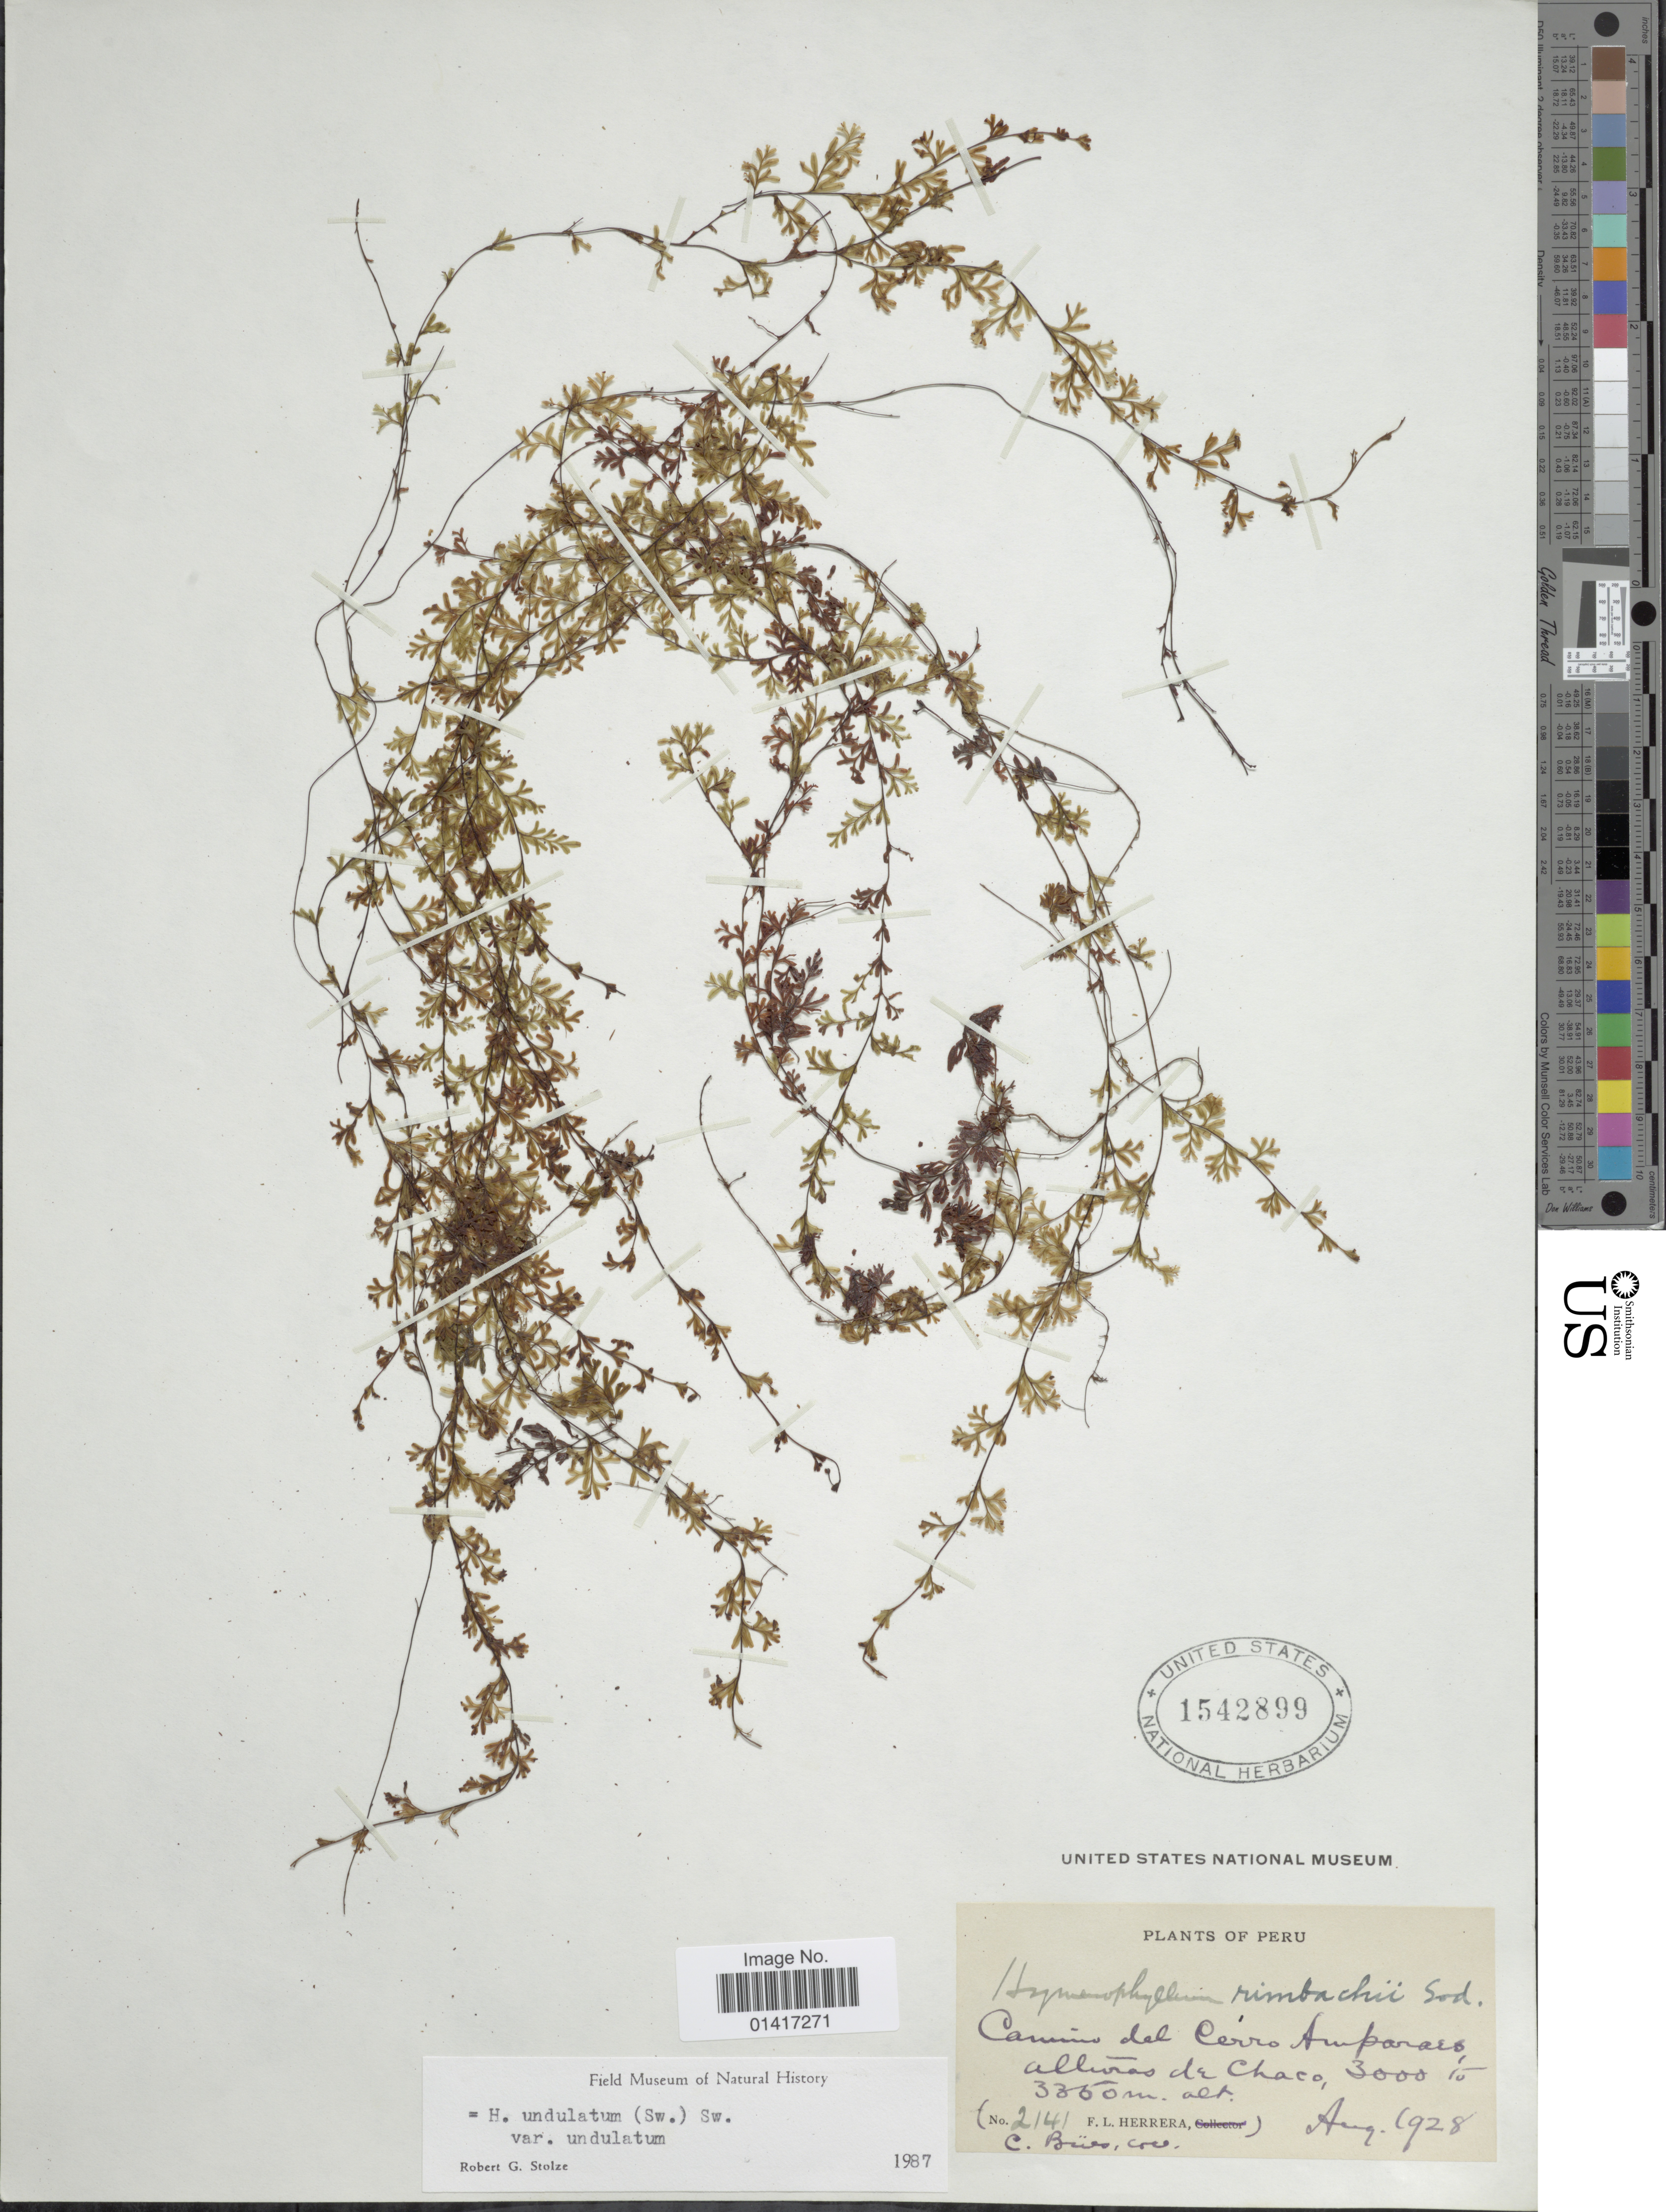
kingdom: Plantae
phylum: Tracheophyta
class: Polypodiopsida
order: Hymenophyllales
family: Hymenophyllaceae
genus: Hymenophyllum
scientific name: Hymenophyllum undulatum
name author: (Sw.) Sw.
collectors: C. Bues & F. L. Herrera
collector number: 2141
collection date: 1928-08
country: Peru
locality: Camino del Cerro Amparaes. alturas de Chaco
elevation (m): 3000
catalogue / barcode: US 1542899